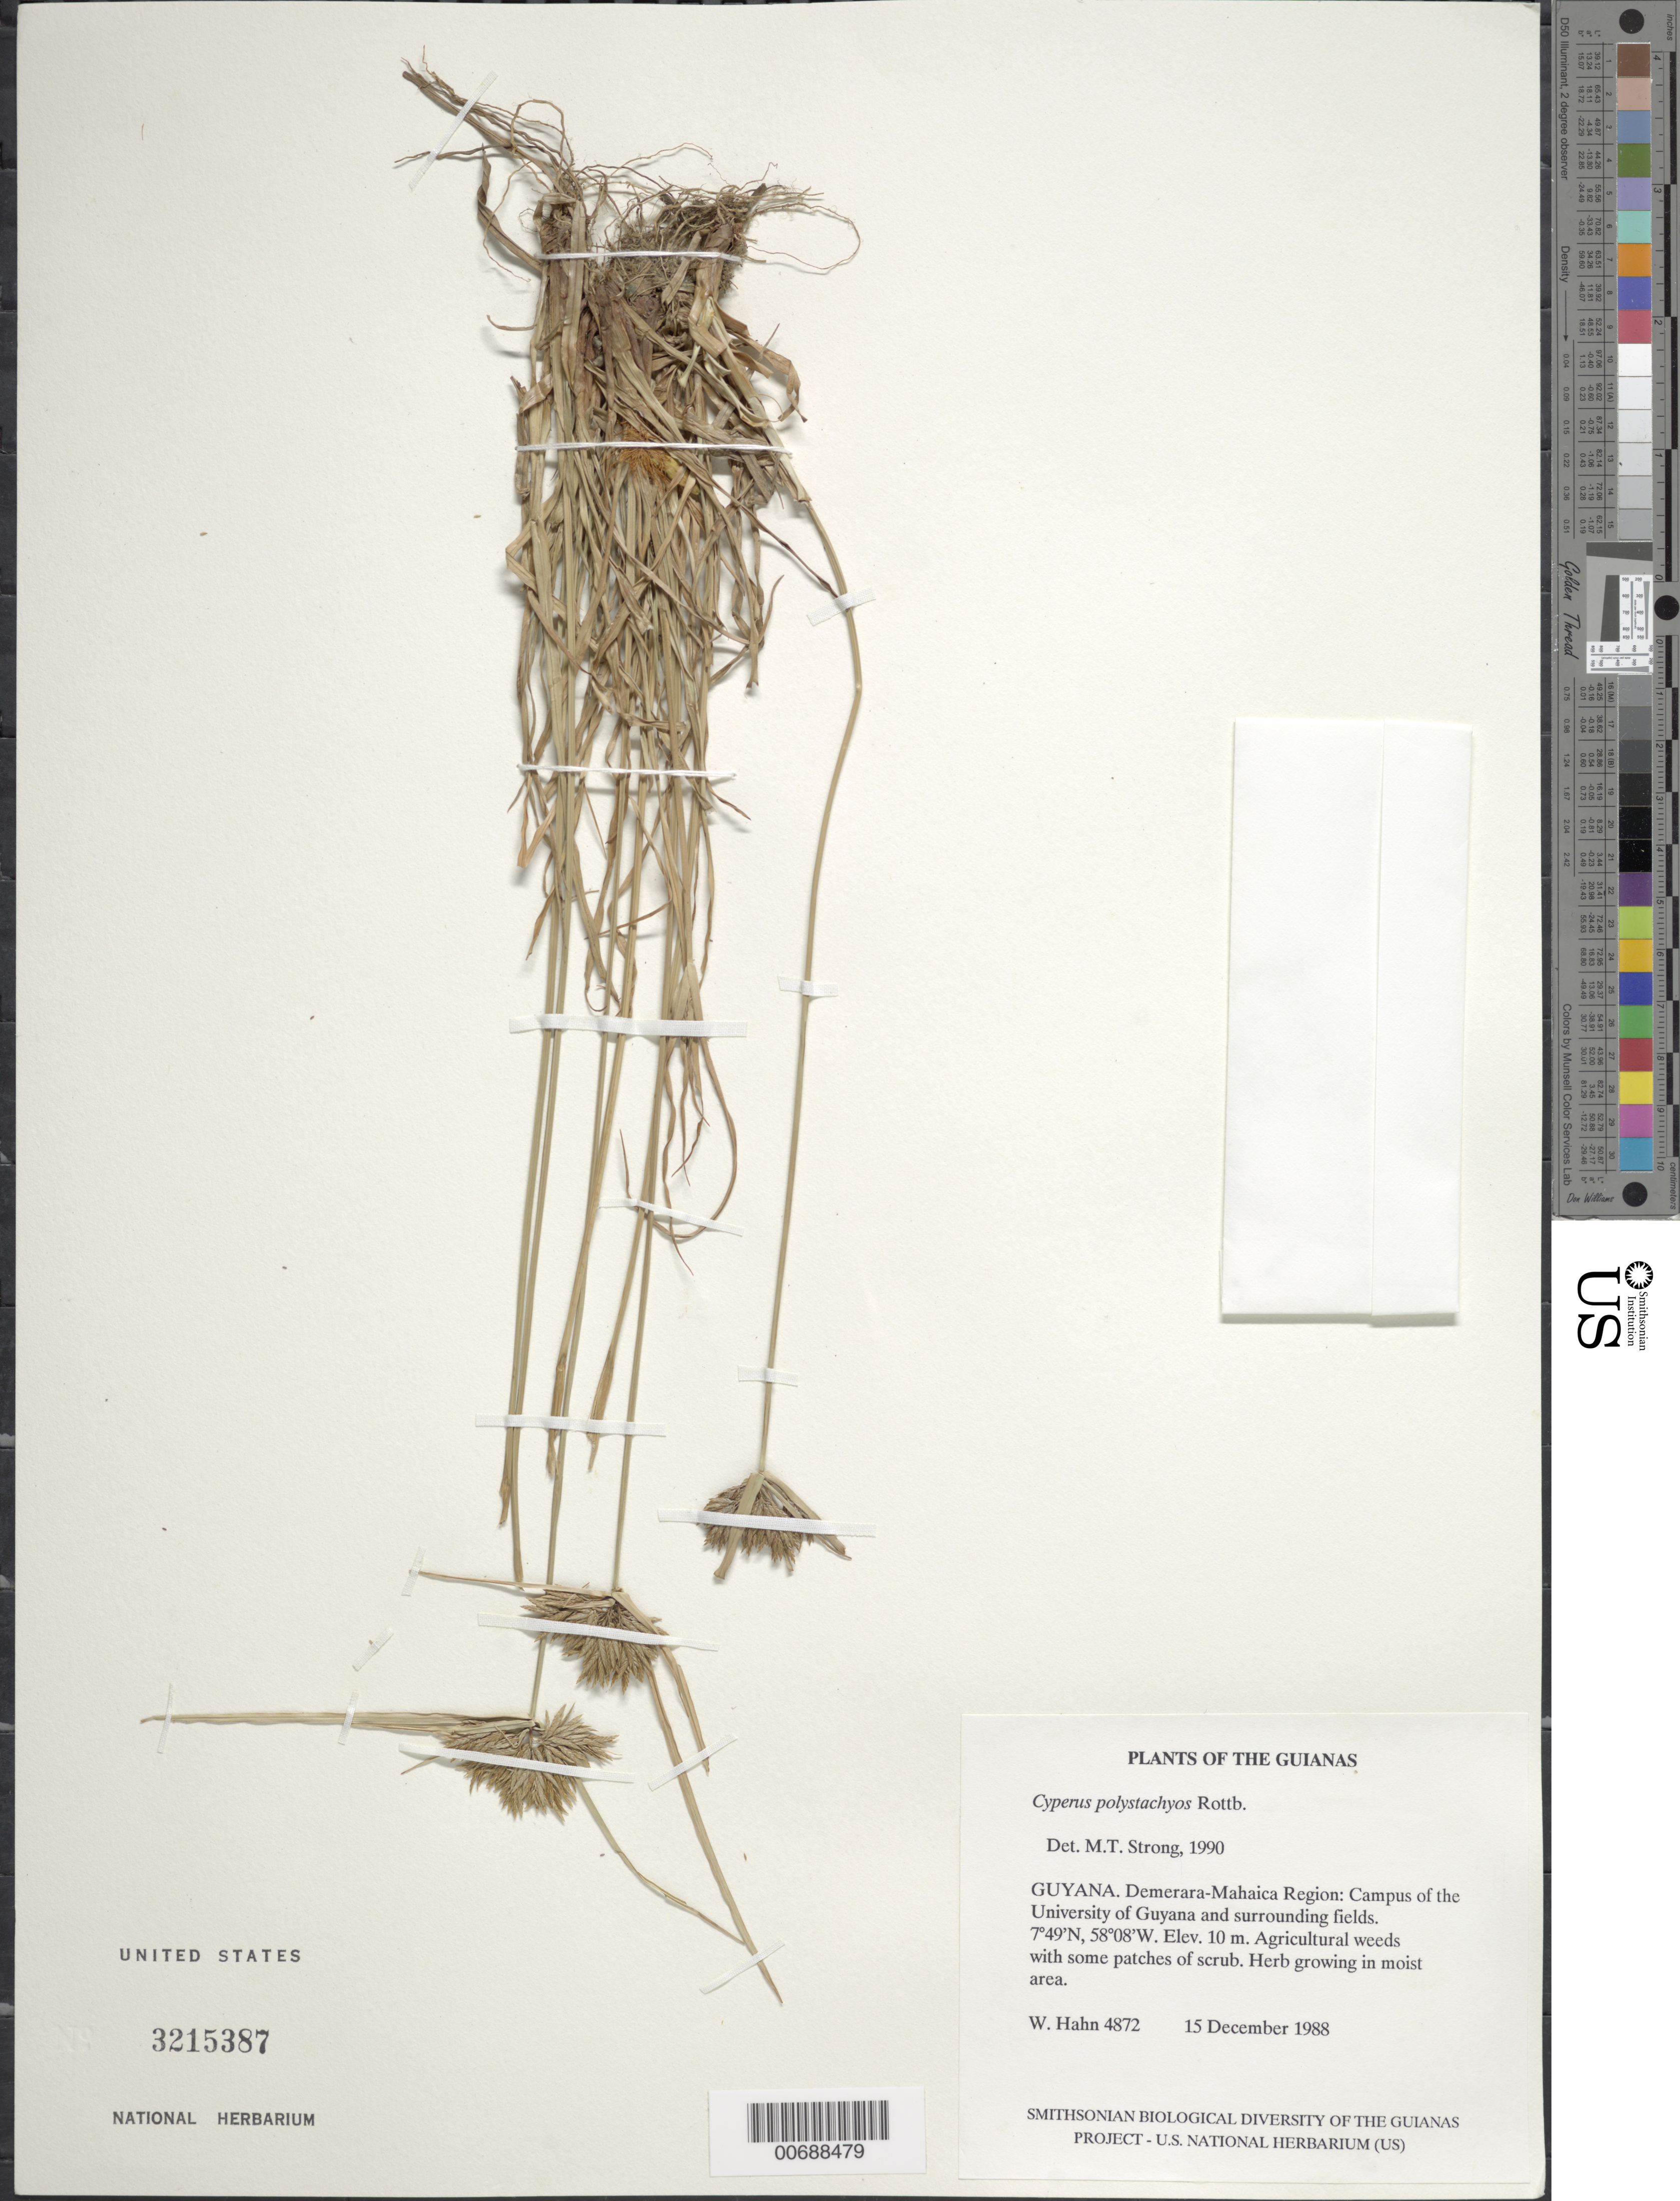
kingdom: Plantae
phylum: Tracheophyta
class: Liliopsida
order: Poales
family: Cyperaceae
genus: Cyperus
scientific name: Cyperus polystachyos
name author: Rottb.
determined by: Strong, M. T., (US), Smithsonian Institution - National Museum of Natural History (UNITED STATES)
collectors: W. Hahn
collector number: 4872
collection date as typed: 15 December 1988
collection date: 1988-12-15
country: Guyana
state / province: Demerara-Mahaica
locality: Campus of the University of Guyana and surrounding fields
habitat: Agricultural weeds with some patches of scrub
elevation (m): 10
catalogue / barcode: US 3215387